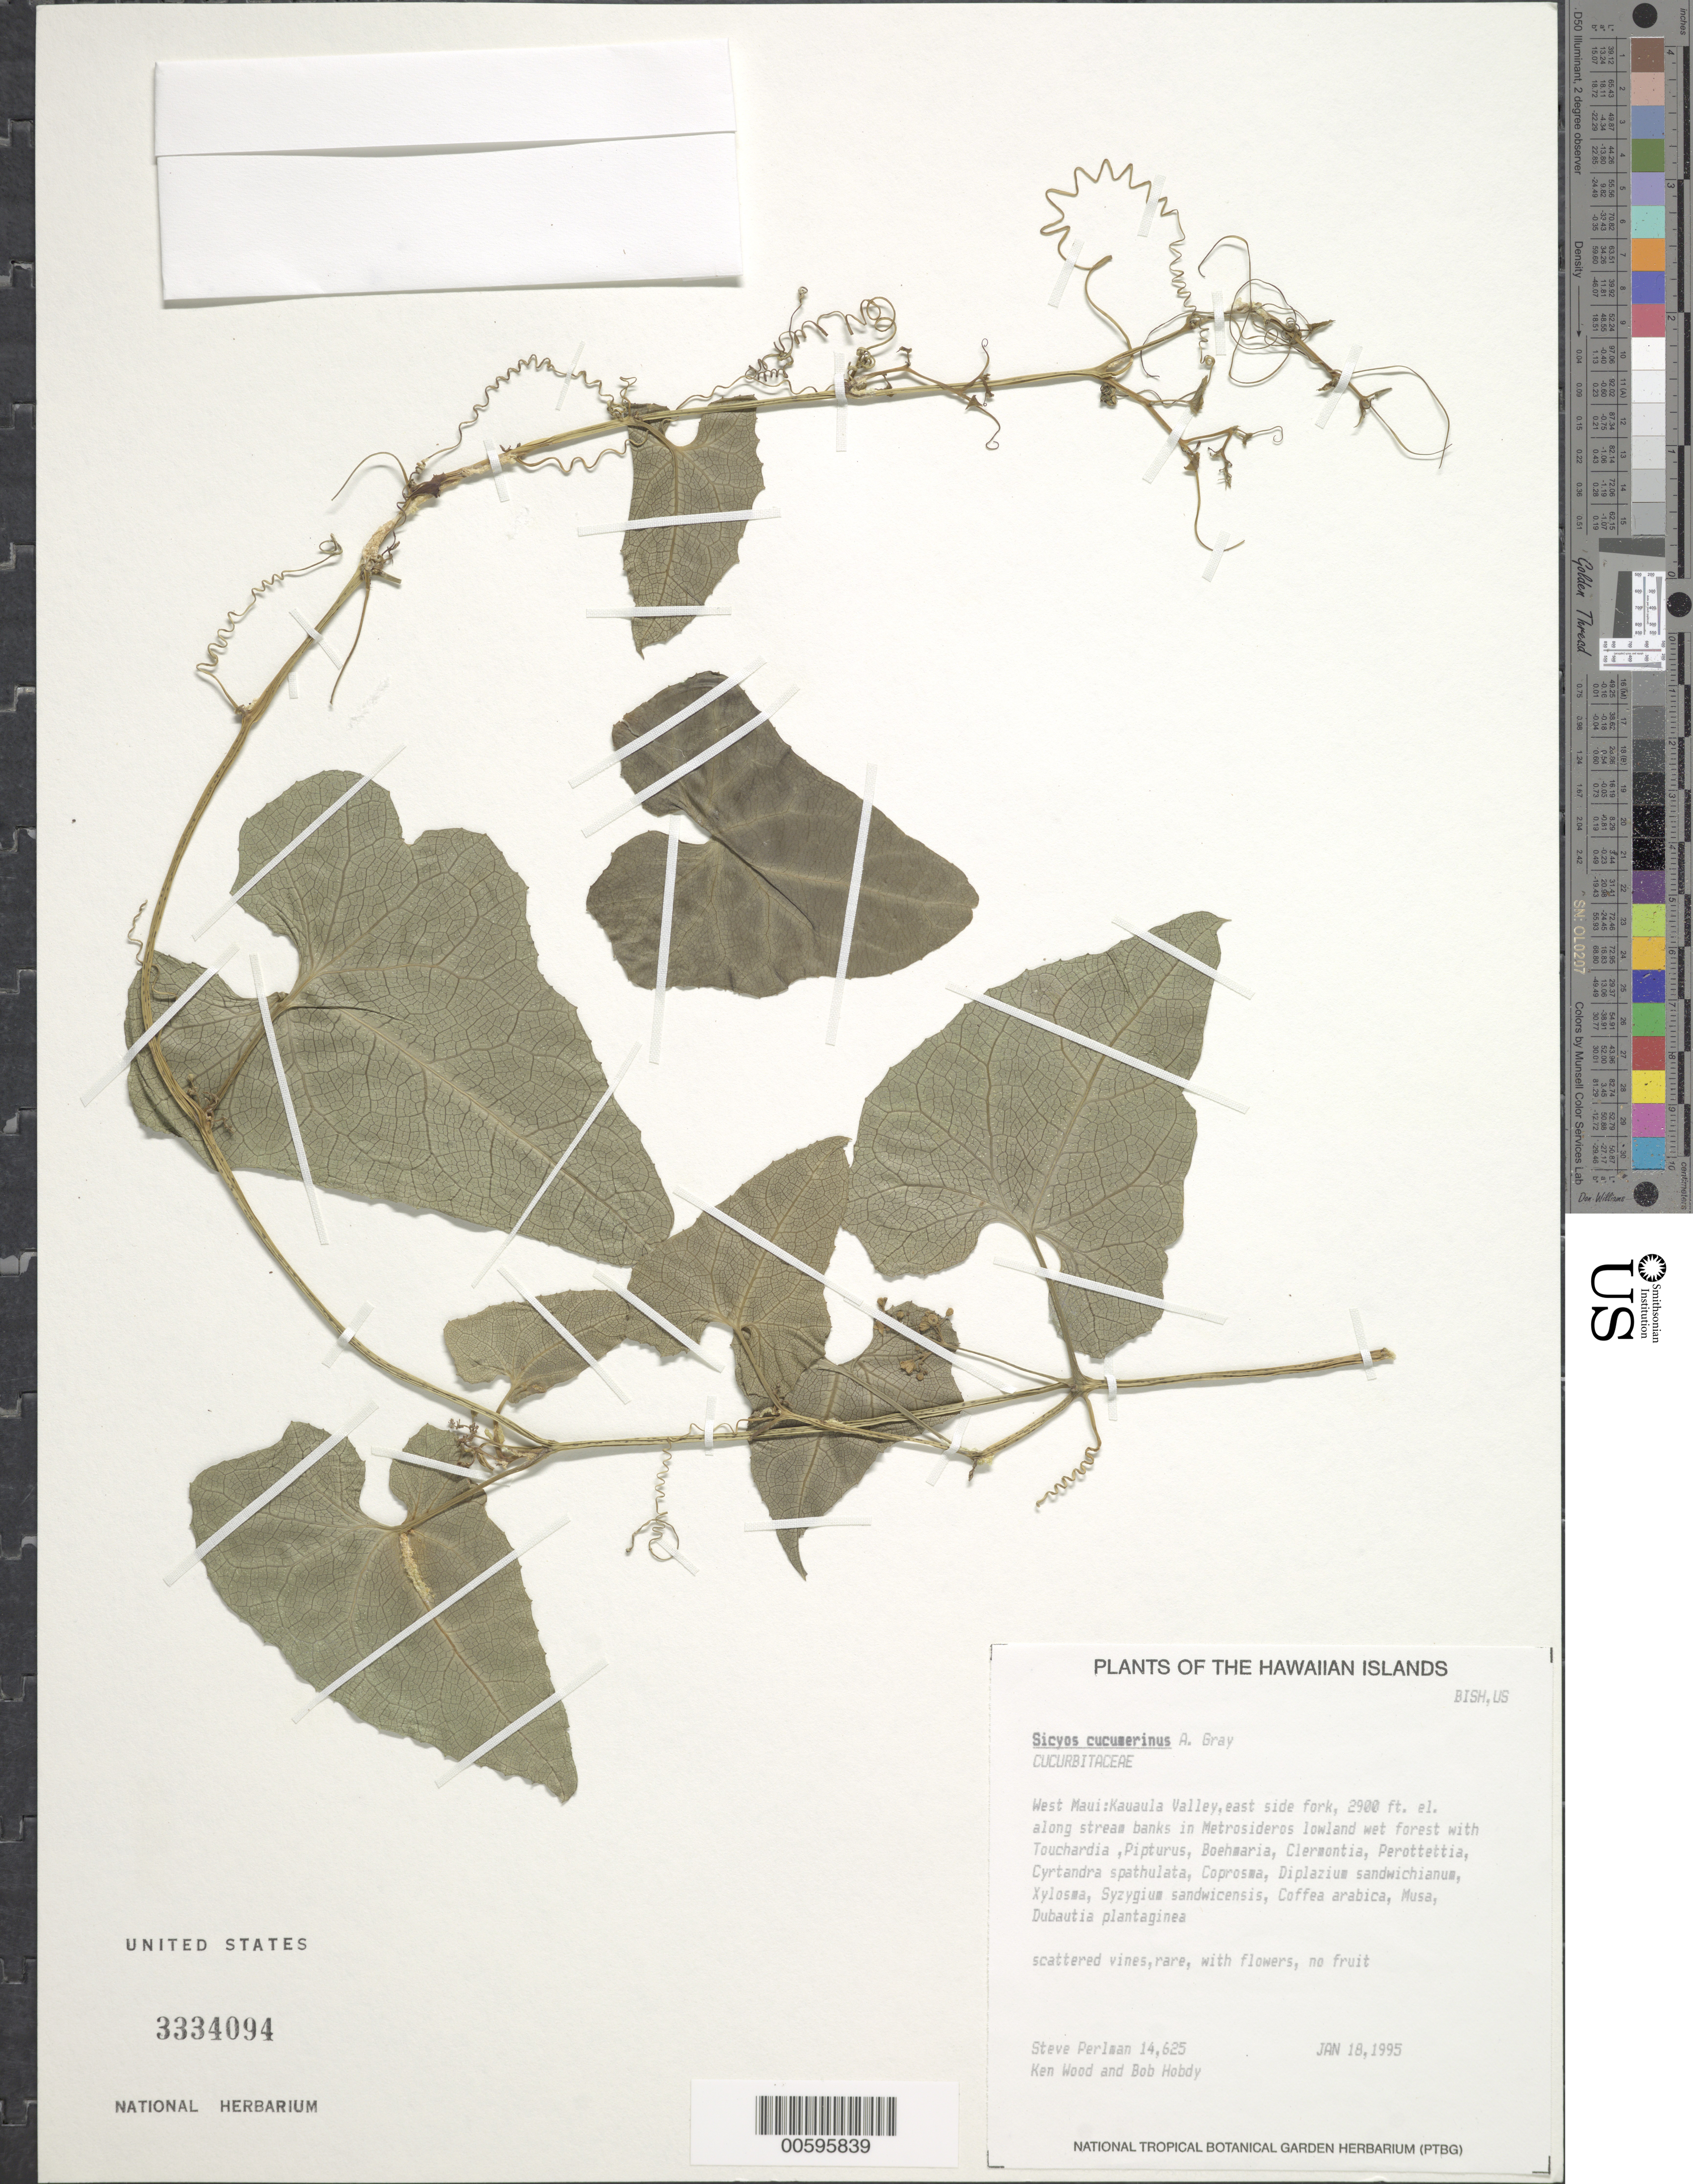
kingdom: Plantae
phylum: Tracheophyta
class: Magnoliopsida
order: Cucurbitales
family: Cucurbitaceae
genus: Sicyos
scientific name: Sicyos cucumerinus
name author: A. Gray in Wilkes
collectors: S. P. Perlman, K. Wood & B. Hobdy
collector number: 14625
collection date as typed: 18 Jan 1995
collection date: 1995-01-18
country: United States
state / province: Hawaii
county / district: Maui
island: Maui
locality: W Maui: Kauaula Valley, E side fork, along stream banks.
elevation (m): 884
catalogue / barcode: US 3334094